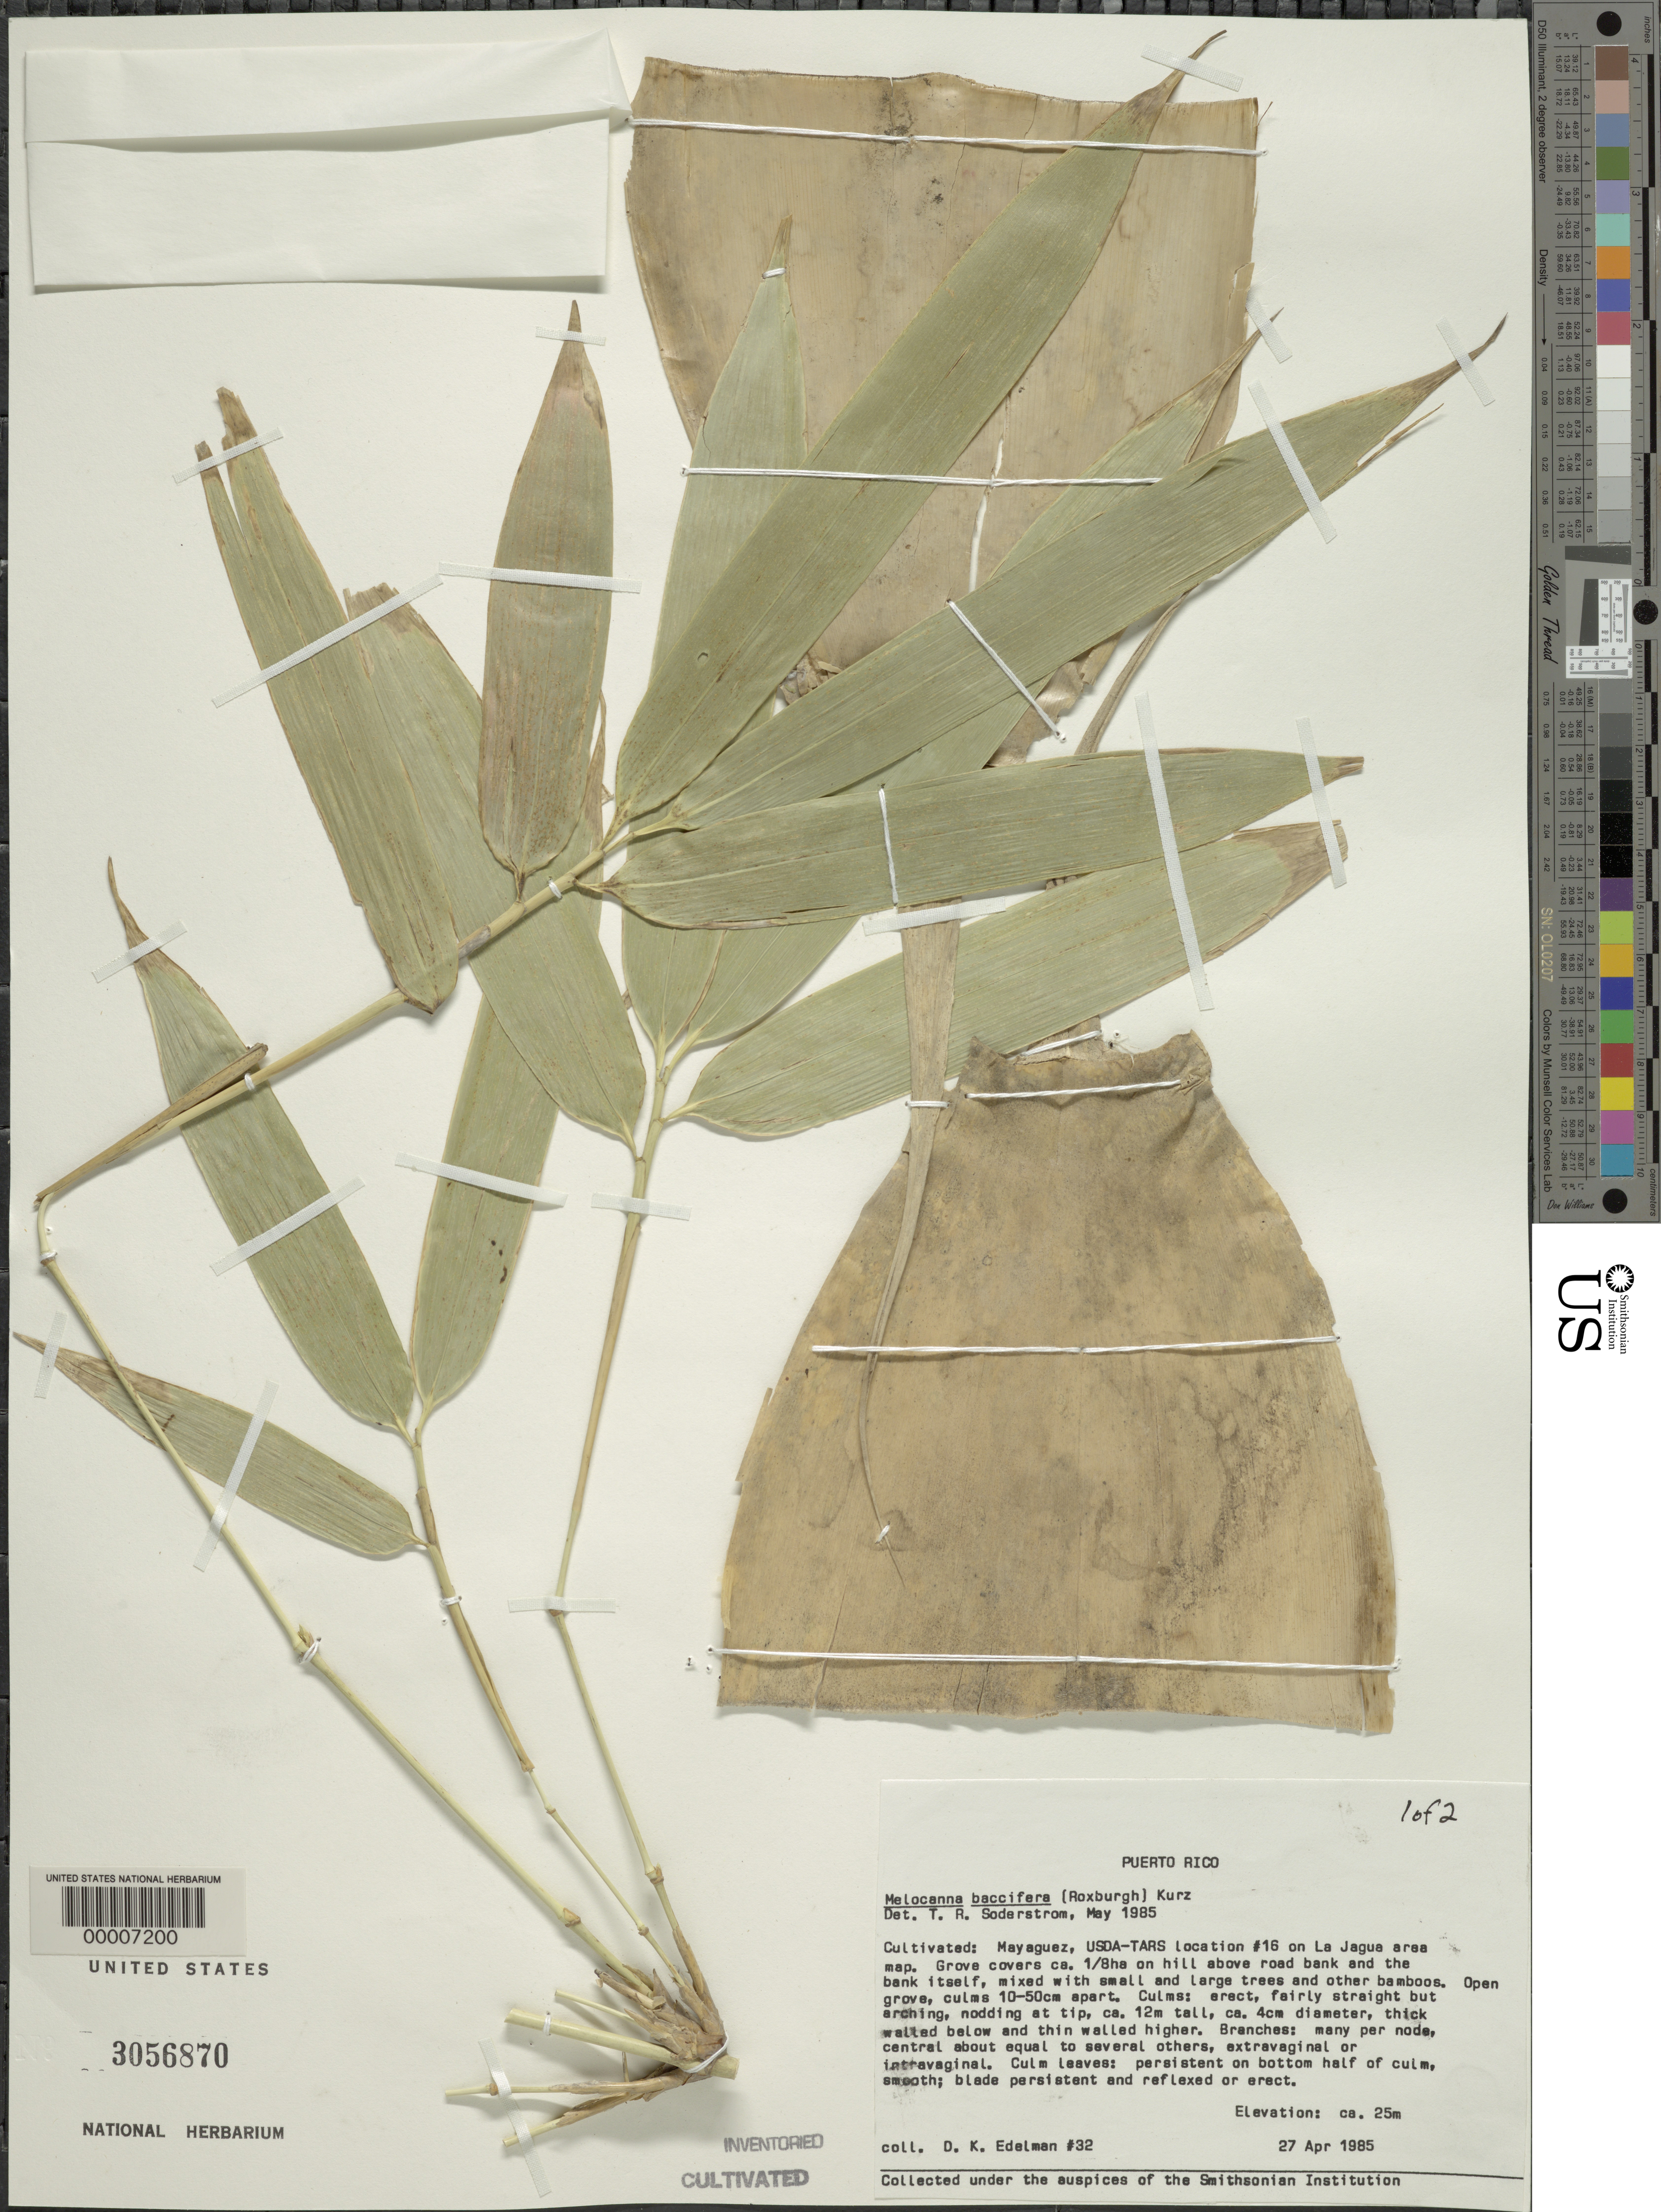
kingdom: Plantae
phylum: Tracheophyta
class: Liliopsida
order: Poales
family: Poaceae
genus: Melocanna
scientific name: Melocanna baccifera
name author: (Roxb.) Kurz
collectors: D. Edelman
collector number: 32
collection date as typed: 27 Apr 1985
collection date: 1985-04-27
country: Puerto Rico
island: Greater Antilles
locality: Mayaguez, usda-tars, location 16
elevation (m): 25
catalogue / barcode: US 3056870